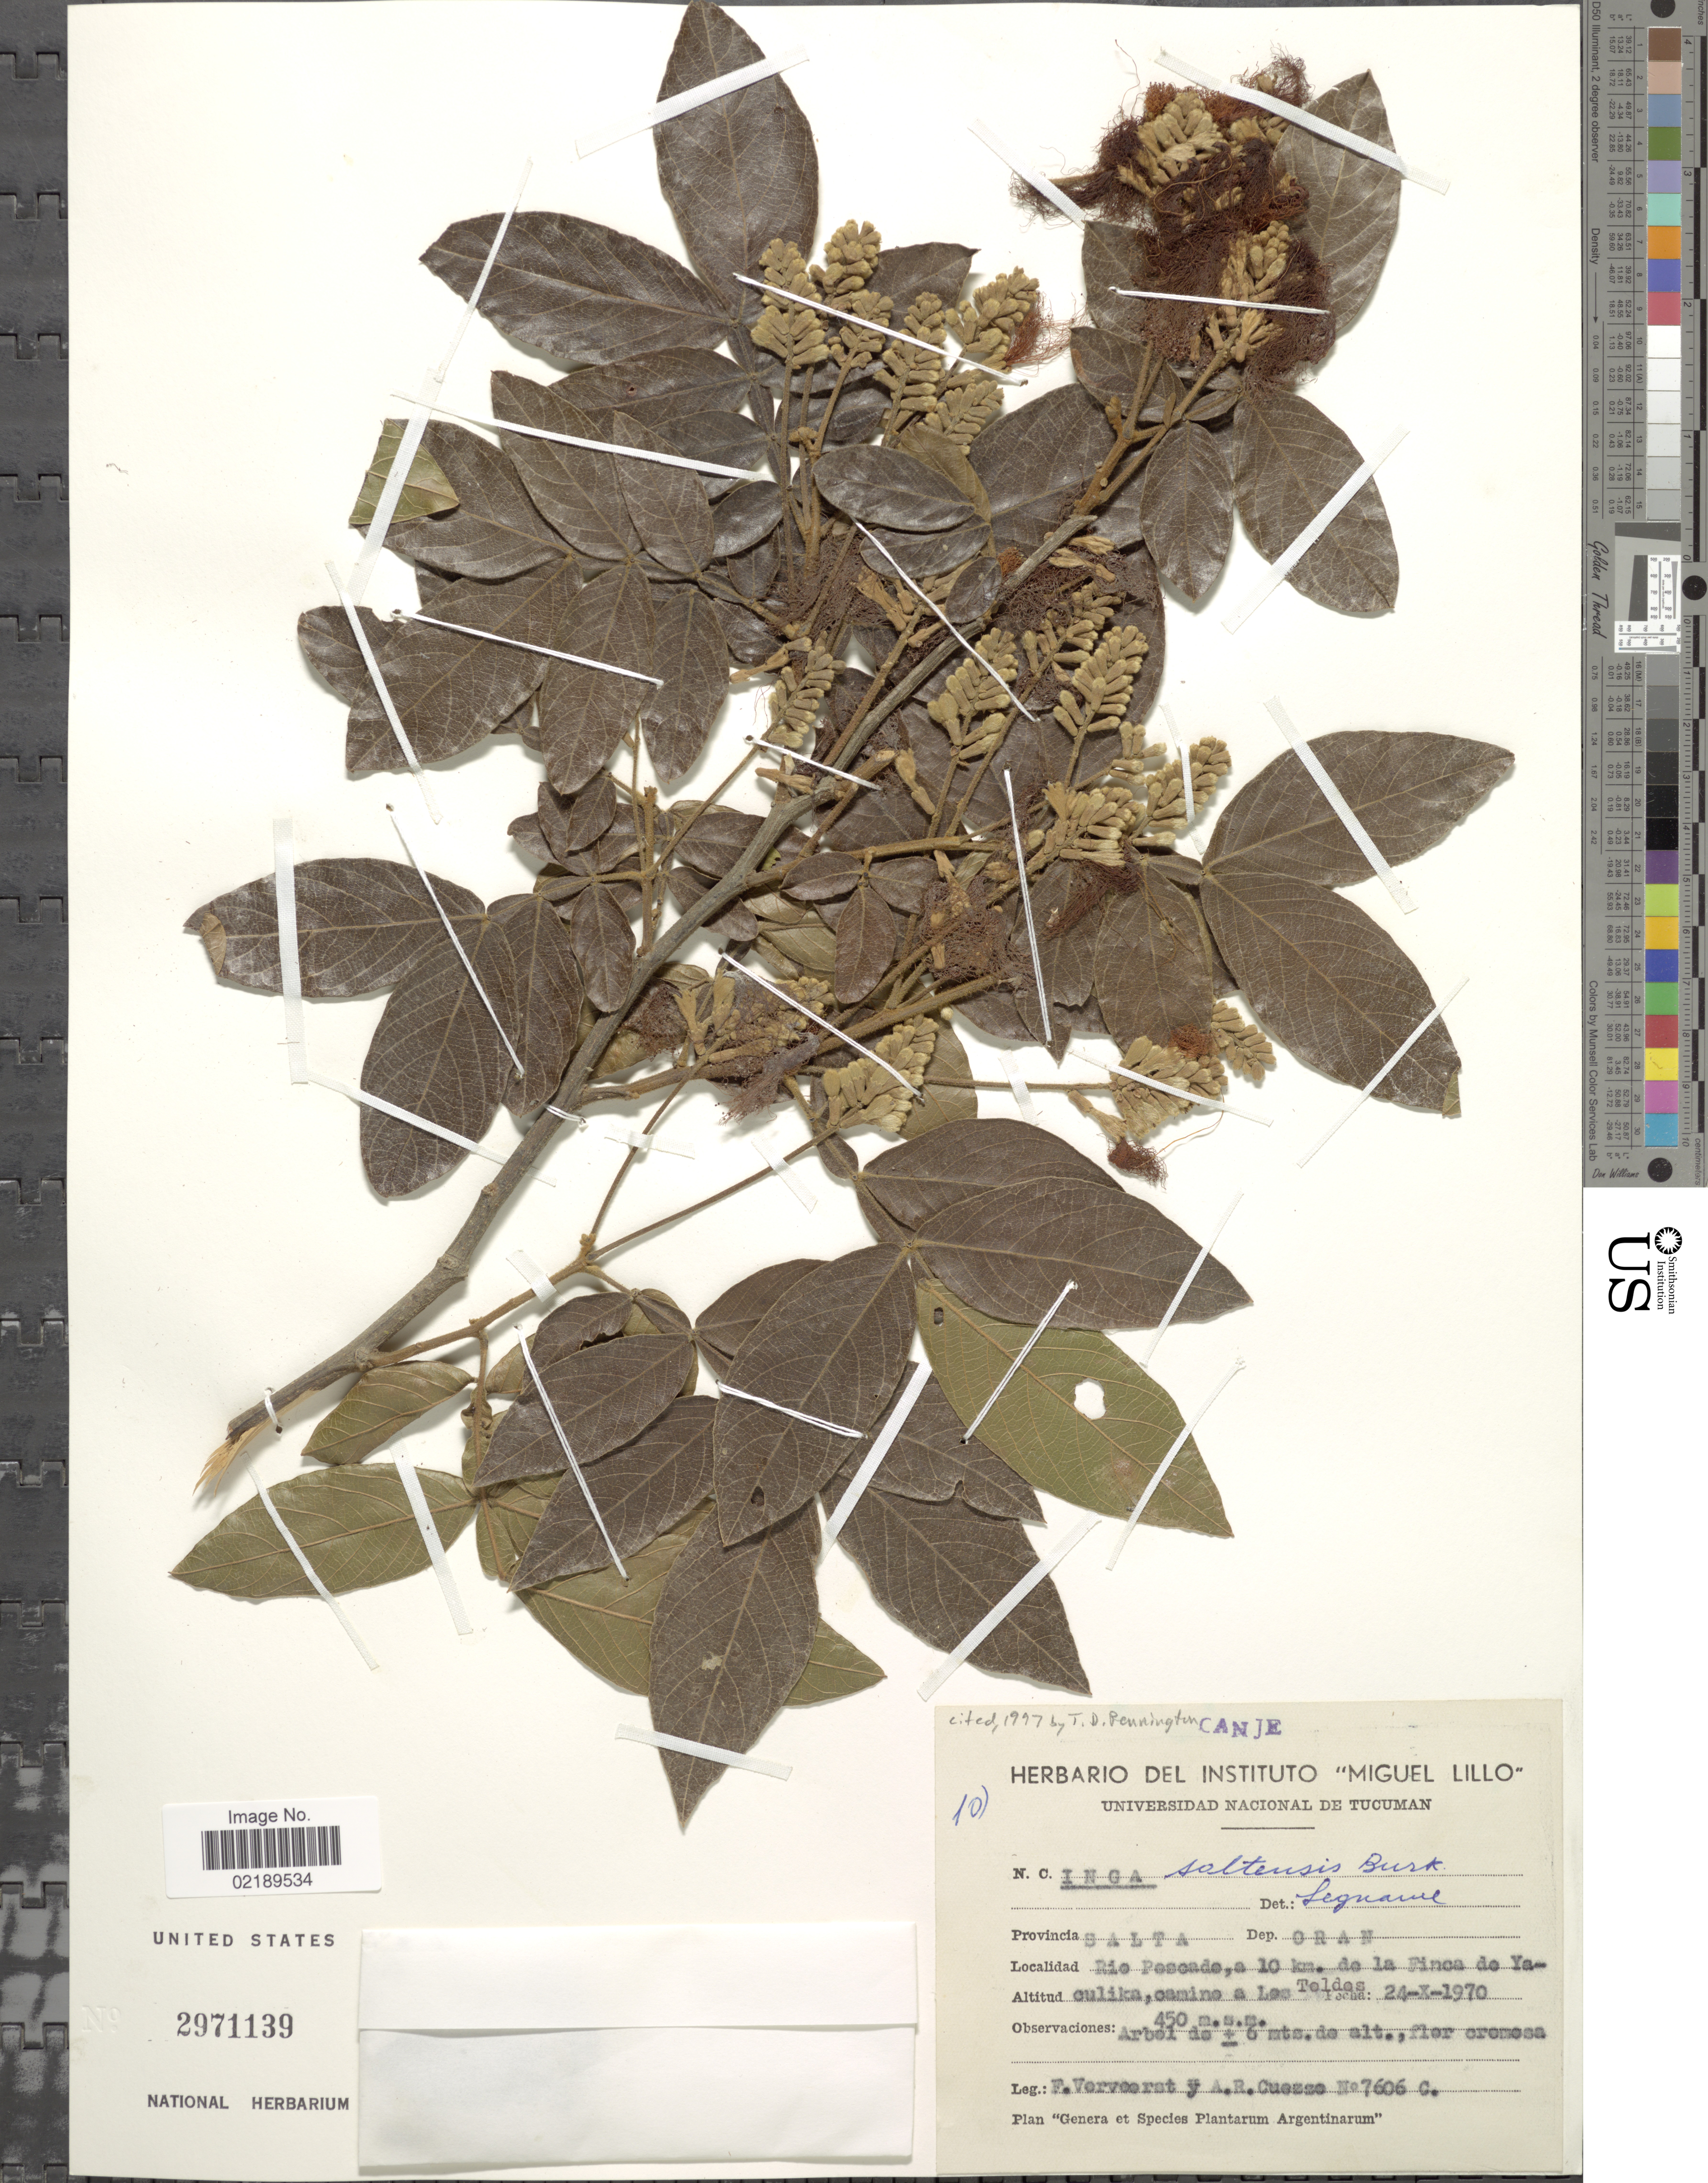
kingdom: Plantae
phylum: Tracheophyta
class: Magnoliopsida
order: Fabales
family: Fabaceae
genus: Inga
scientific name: Inga saltensis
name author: Burkart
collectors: F. Vervoorst & A. Cuezzo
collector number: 7606C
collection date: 1970-10-24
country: Argentina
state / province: Salta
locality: Dep. Oran, Rio Pescado, a 10 km. d ela Finca de Yaculika, camino a Los Toldos.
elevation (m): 450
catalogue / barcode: US 2971139